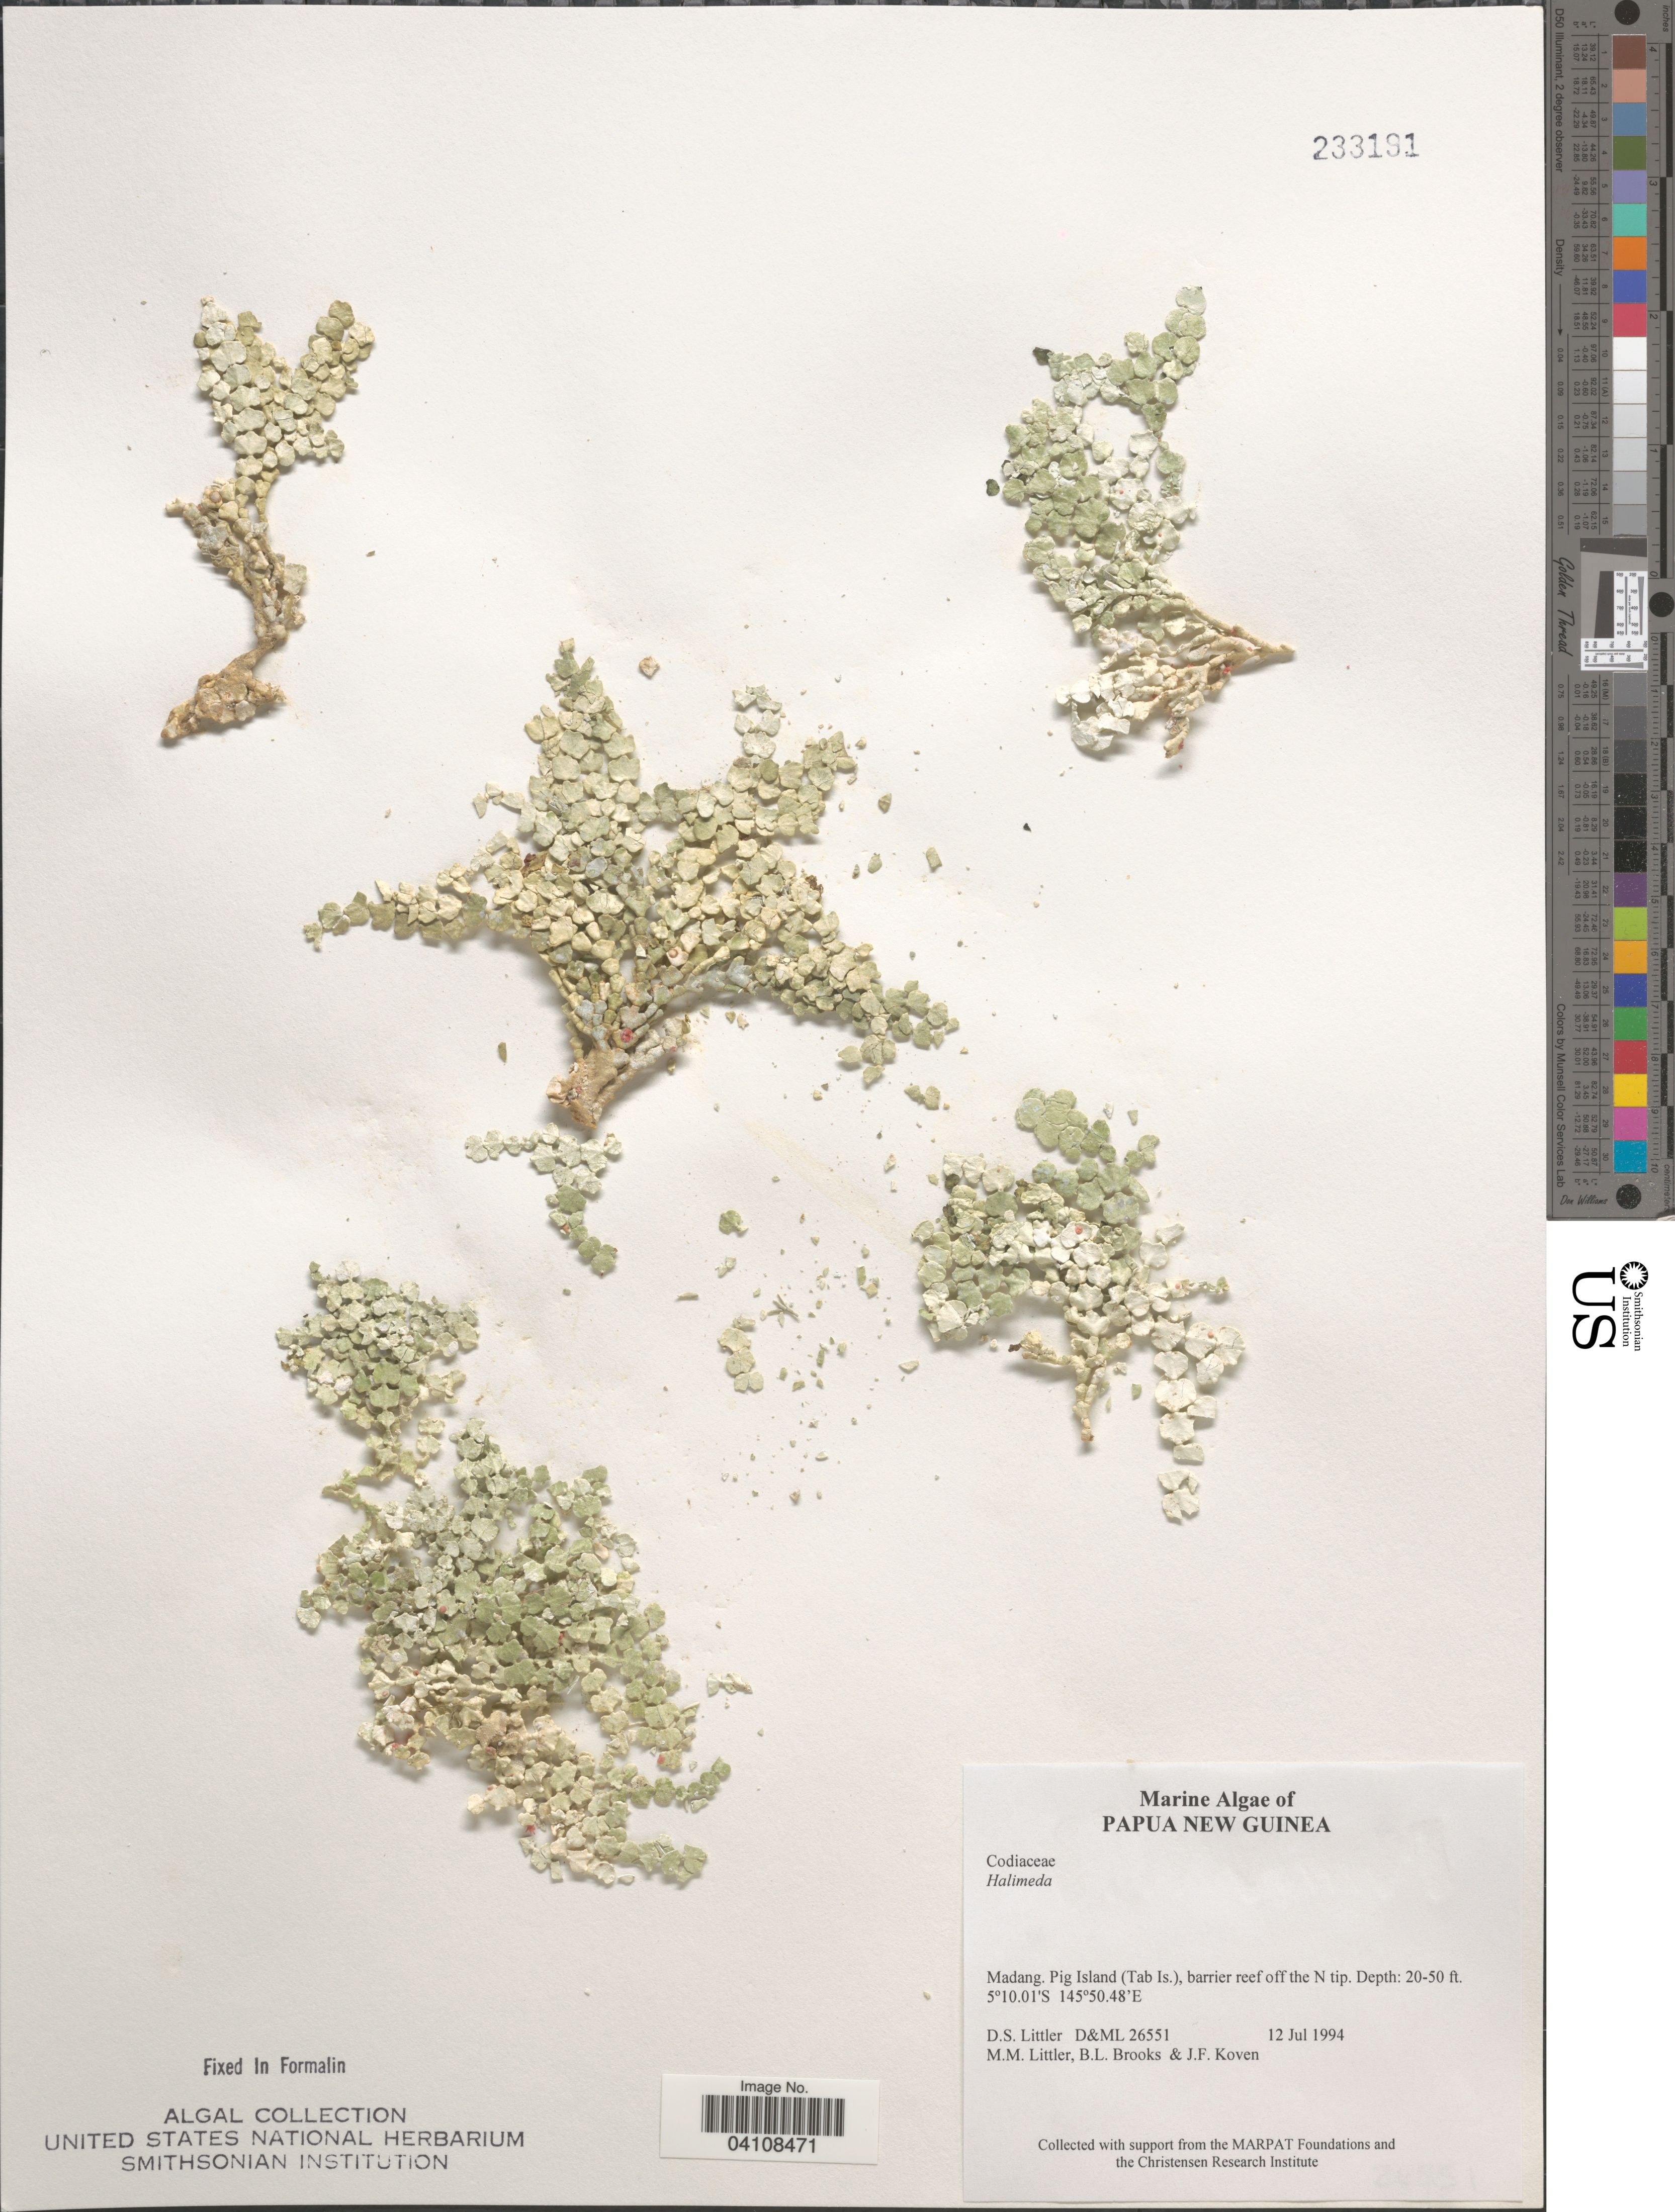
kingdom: Plantae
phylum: Chlorophyta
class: Ulvophyceae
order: Bryopsidales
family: Halimedaceae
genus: Halimeda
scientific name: Halimeda sp.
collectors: D. S. Littler, B. Brooks & J. Koven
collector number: D&ML26551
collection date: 1994-07-12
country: Papua New Guinea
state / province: Madang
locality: Pig Island (Tab Is.), barrier reef off the N tip.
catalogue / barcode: US 233191